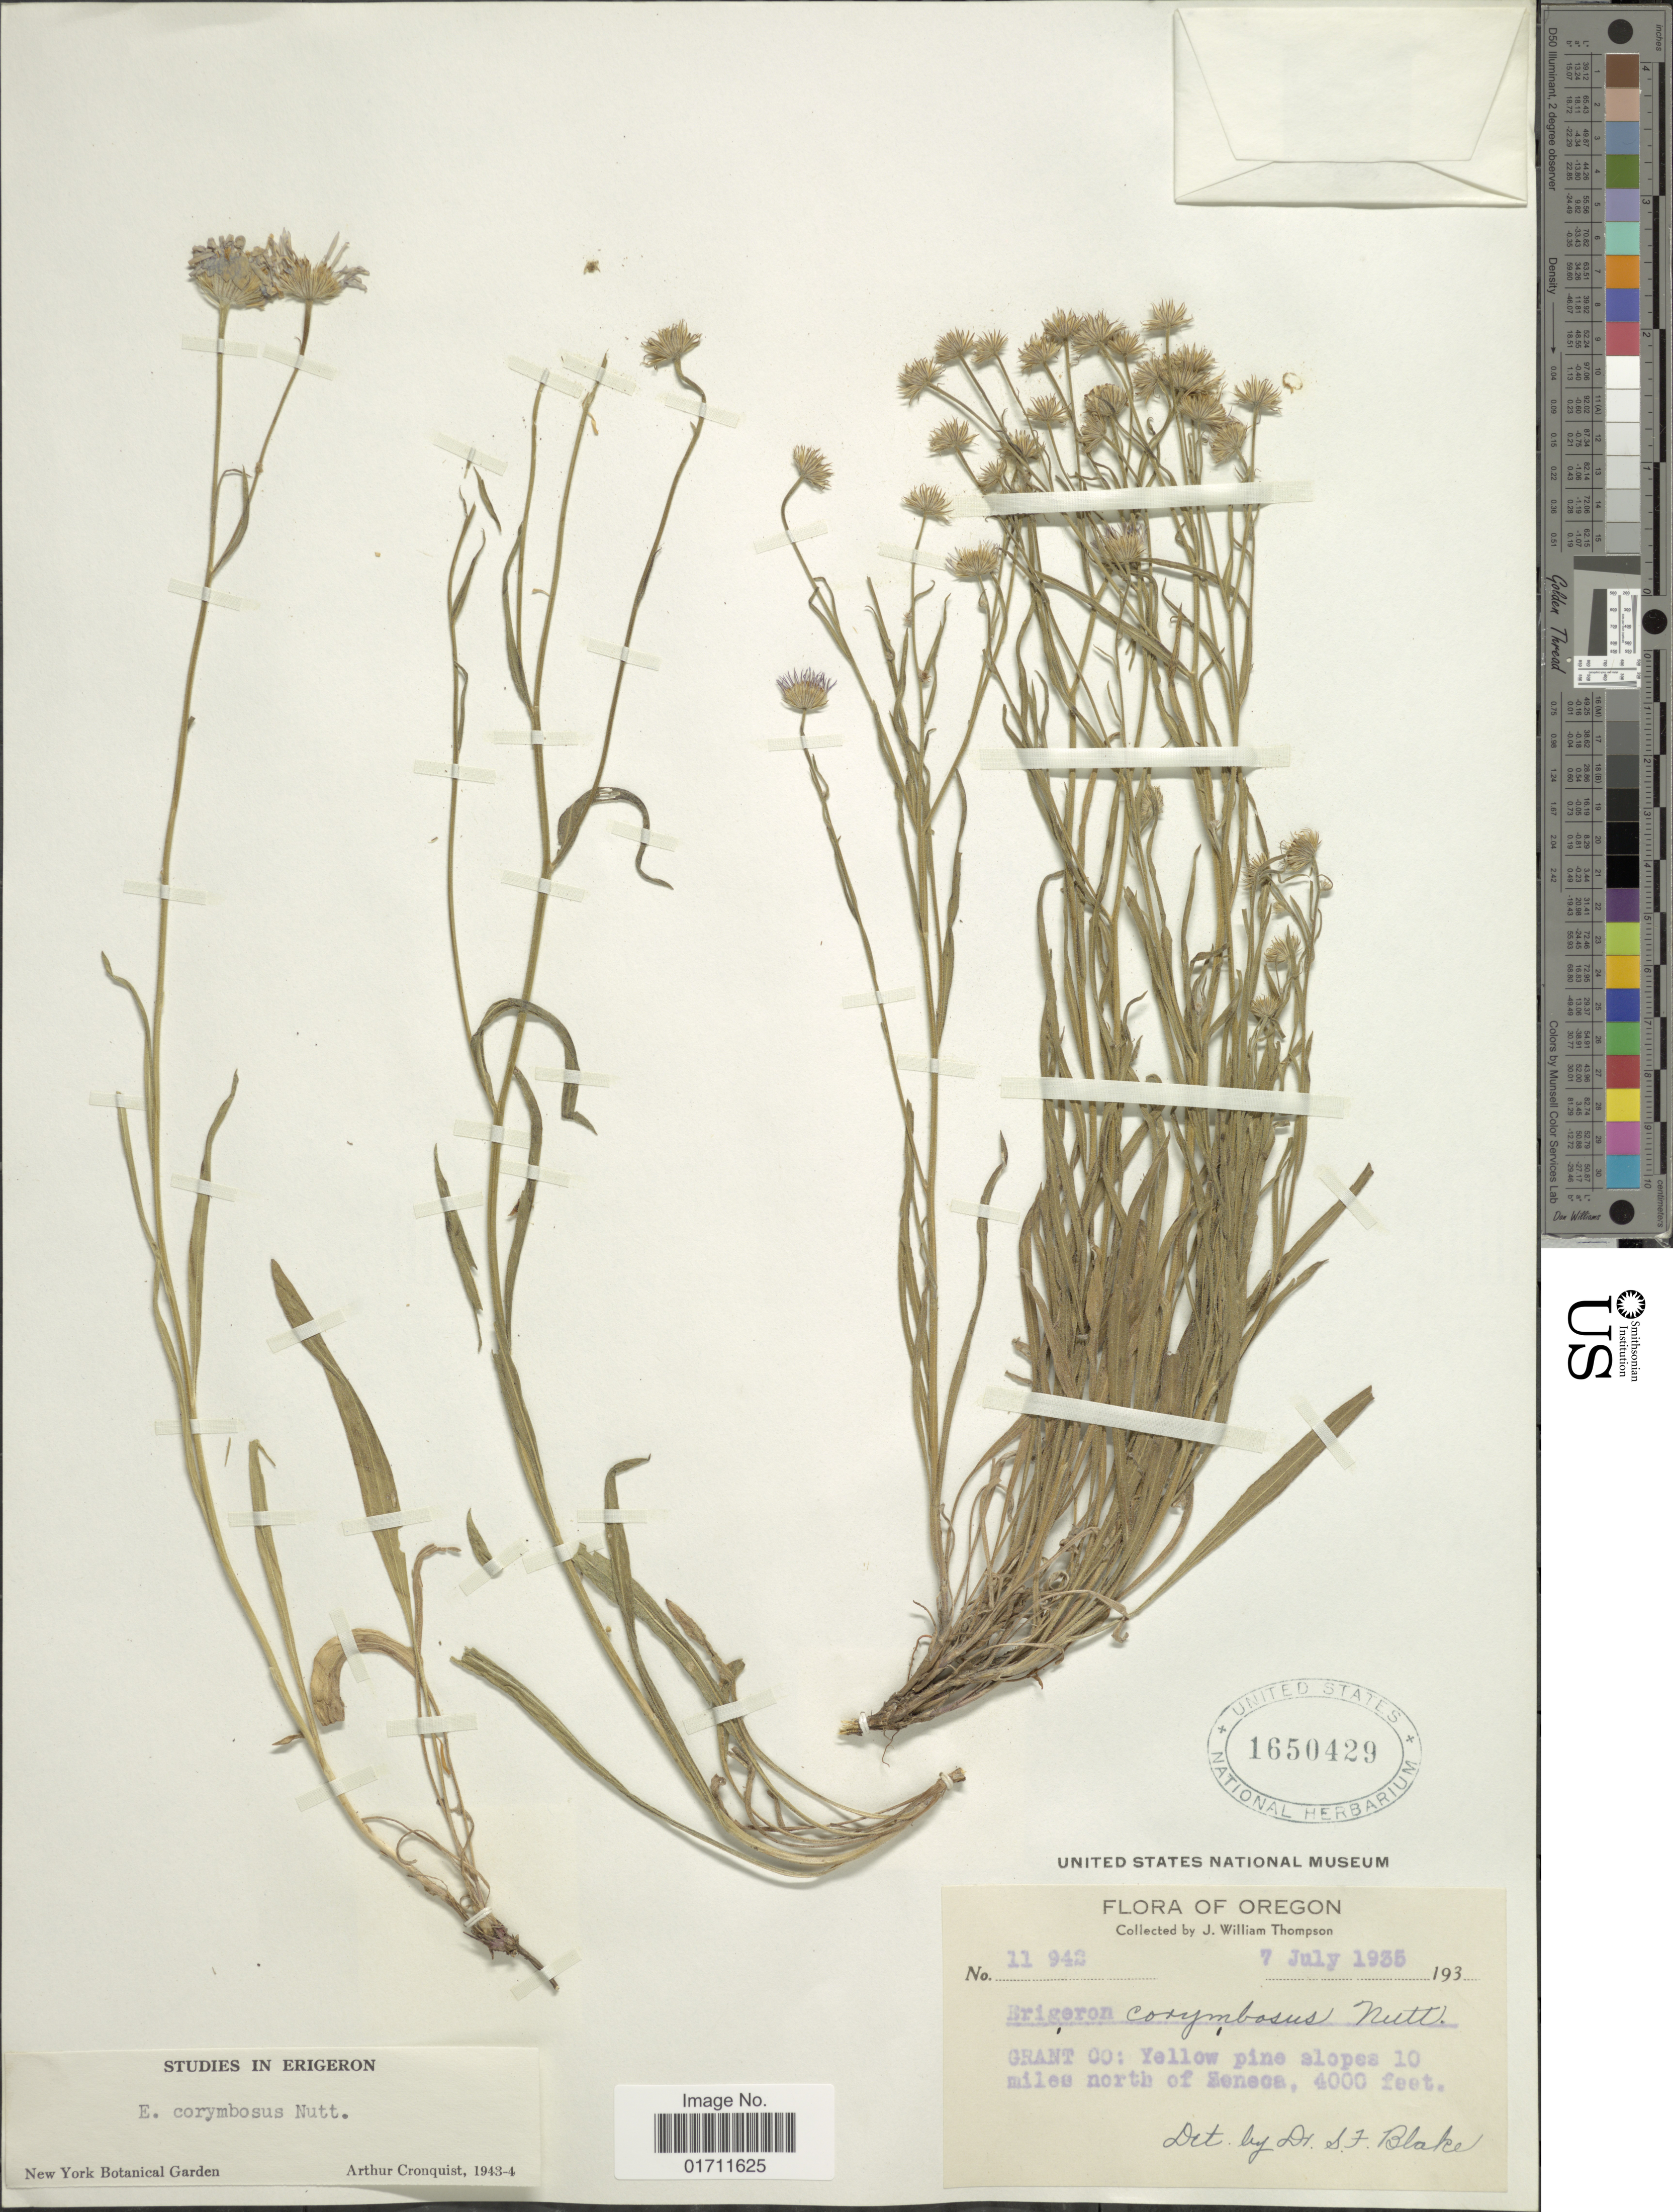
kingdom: Plantae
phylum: Tracheophyta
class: Magnoliopsida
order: Asterales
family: Asteraceae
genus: Erigeron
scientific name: Erigeron corymbosus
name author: Nutt.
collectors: J. W. Thompson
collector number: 1194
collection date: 1935-07-07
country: United States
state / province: Oregon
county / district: Grant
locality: Grant Co: Yellow pine slopes 10 miles north of Seneca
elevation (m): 1219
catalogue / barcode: US 1650429